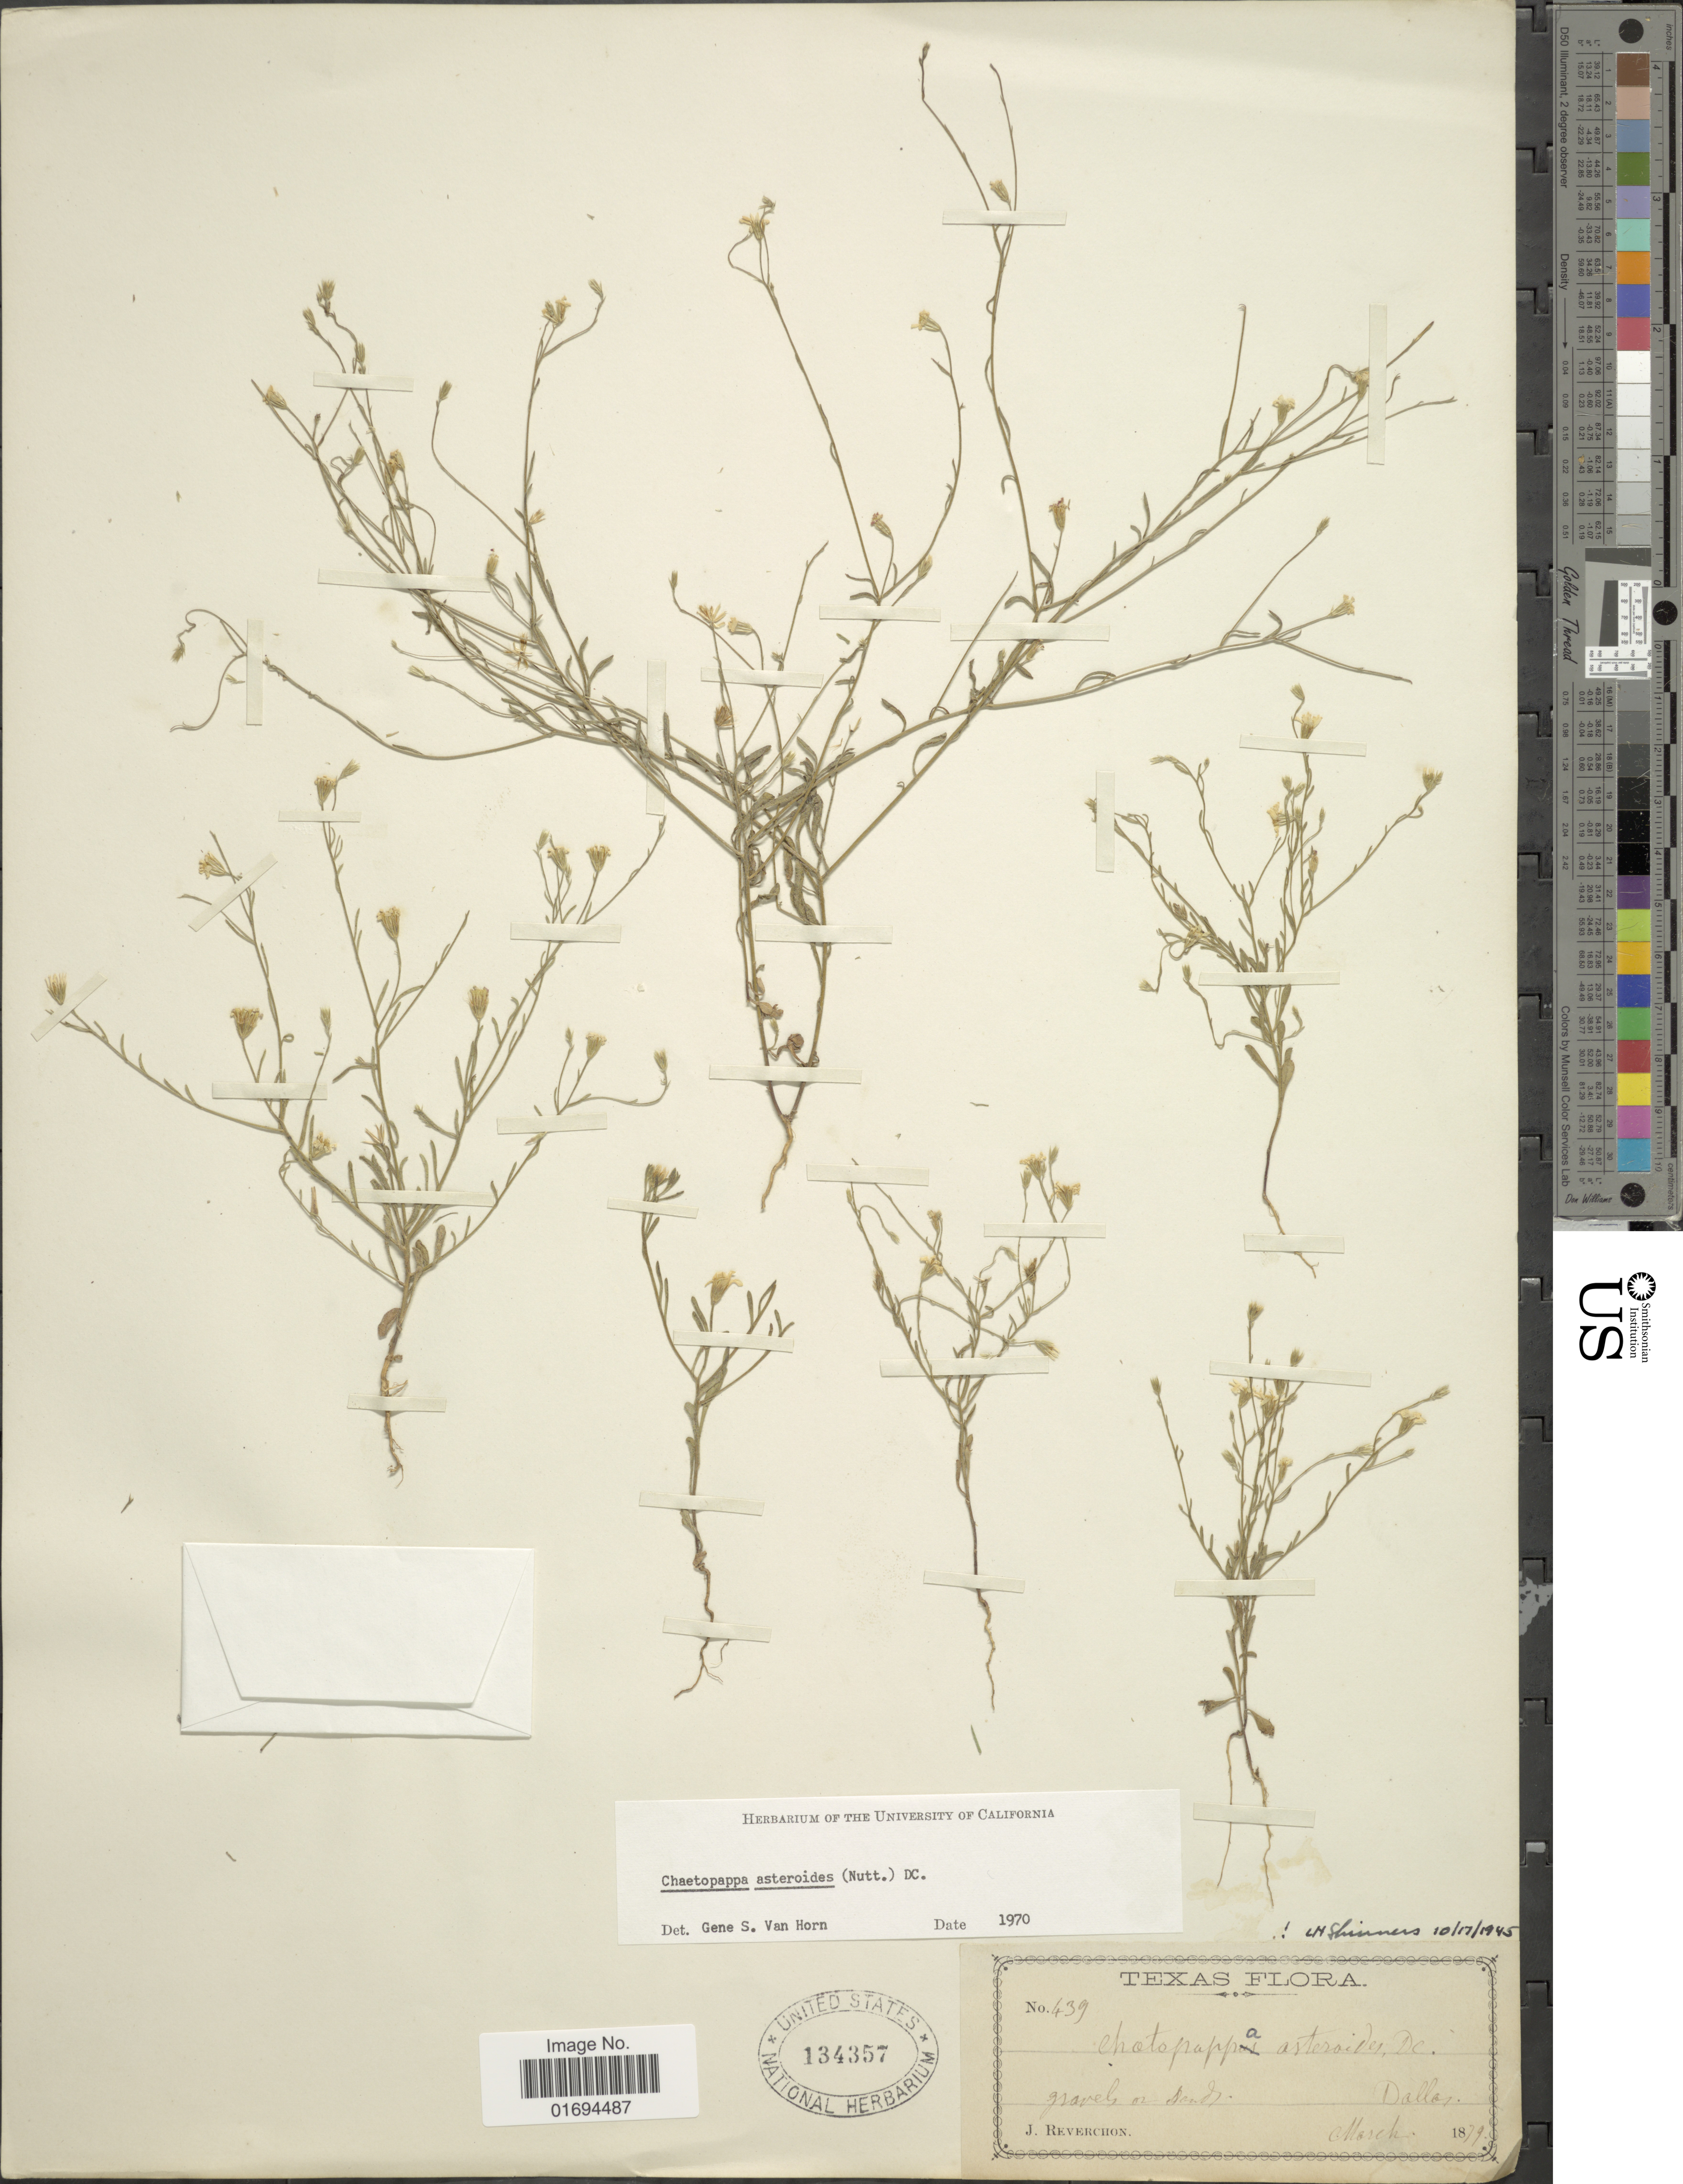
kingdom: Plantae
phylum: Tracheophyta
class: Magnoliopsida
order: Asterales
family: Asteraceae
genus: Chaetopappa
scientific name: Chaetopappa asteroides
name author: (Nutt.) DC.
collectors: J. Reverchon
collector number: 439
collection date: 1879-03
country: United States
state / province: Texas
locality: Dallas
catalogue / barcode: US 134357